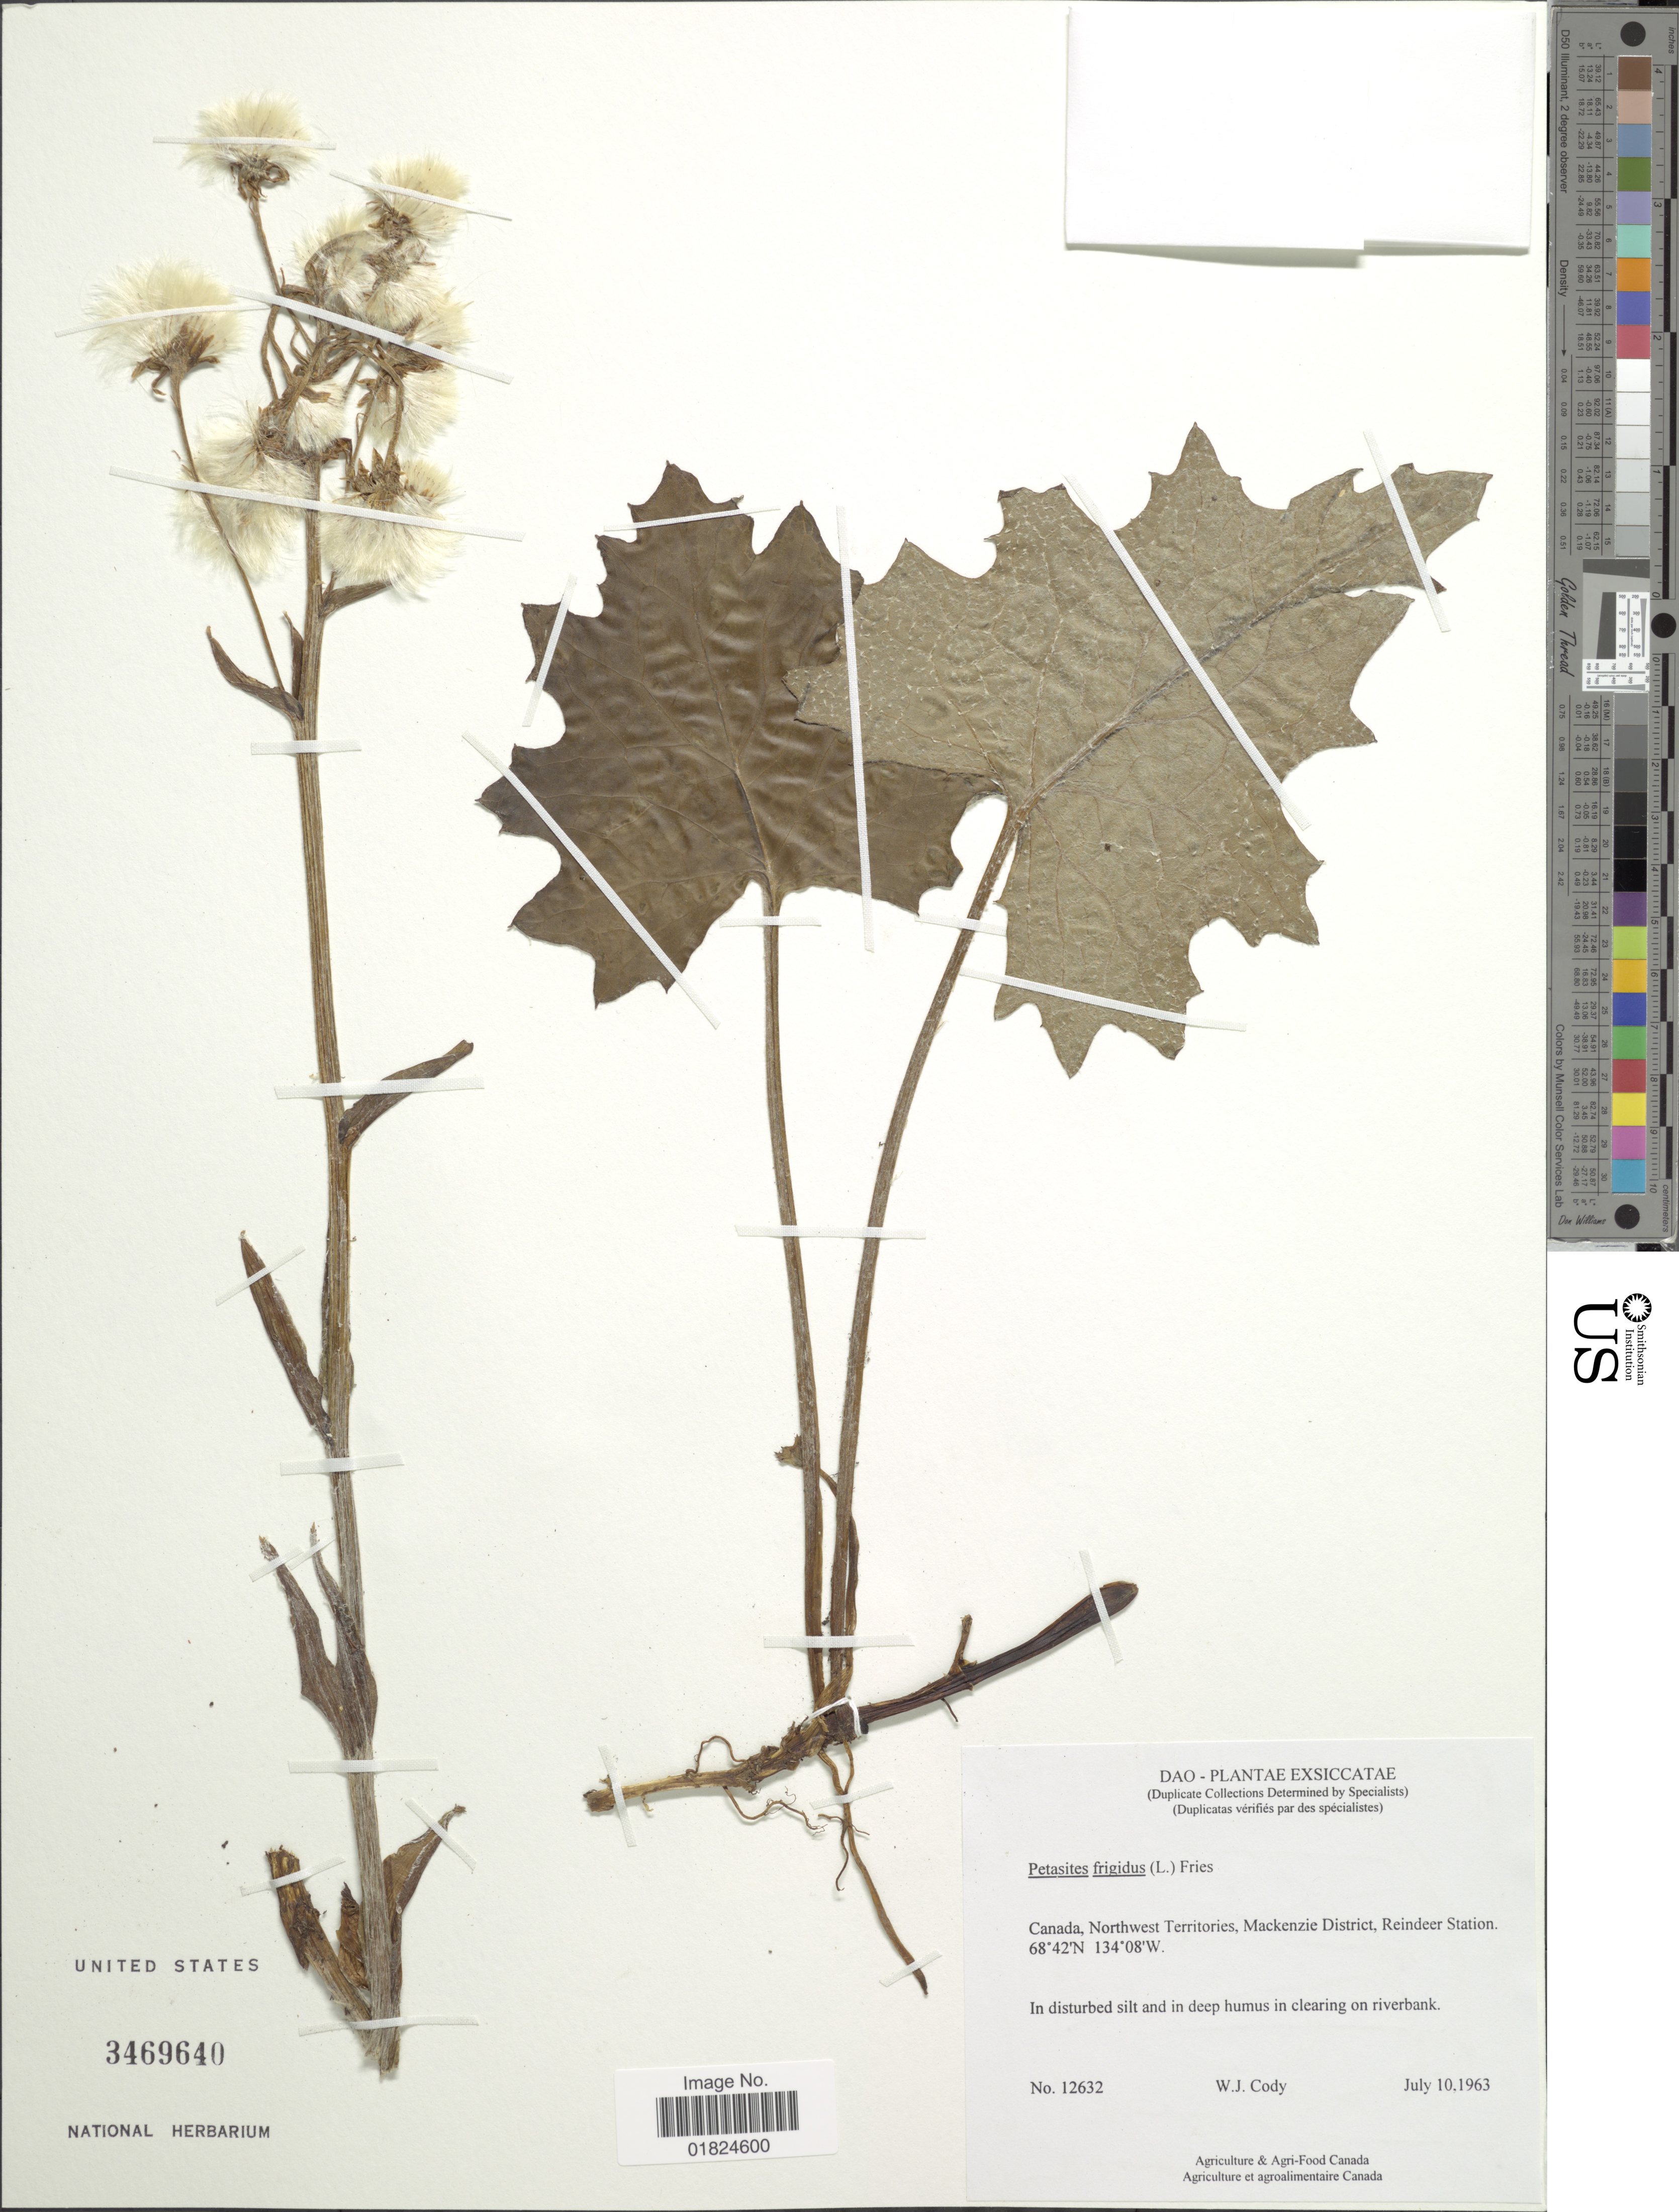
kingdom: Plantae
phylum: Tracheophyta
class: Magnoliopsida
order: Asterales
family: Asteraceae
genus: Petasites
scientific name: Petasites frigidus var. frigidus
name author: (L.) Fr.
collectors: W. Cody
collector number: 12632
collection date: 1963-07-10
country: Canada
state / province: Northwest Territories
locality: Mackenzie District, Reindeer Station.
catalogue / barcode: US 3469640